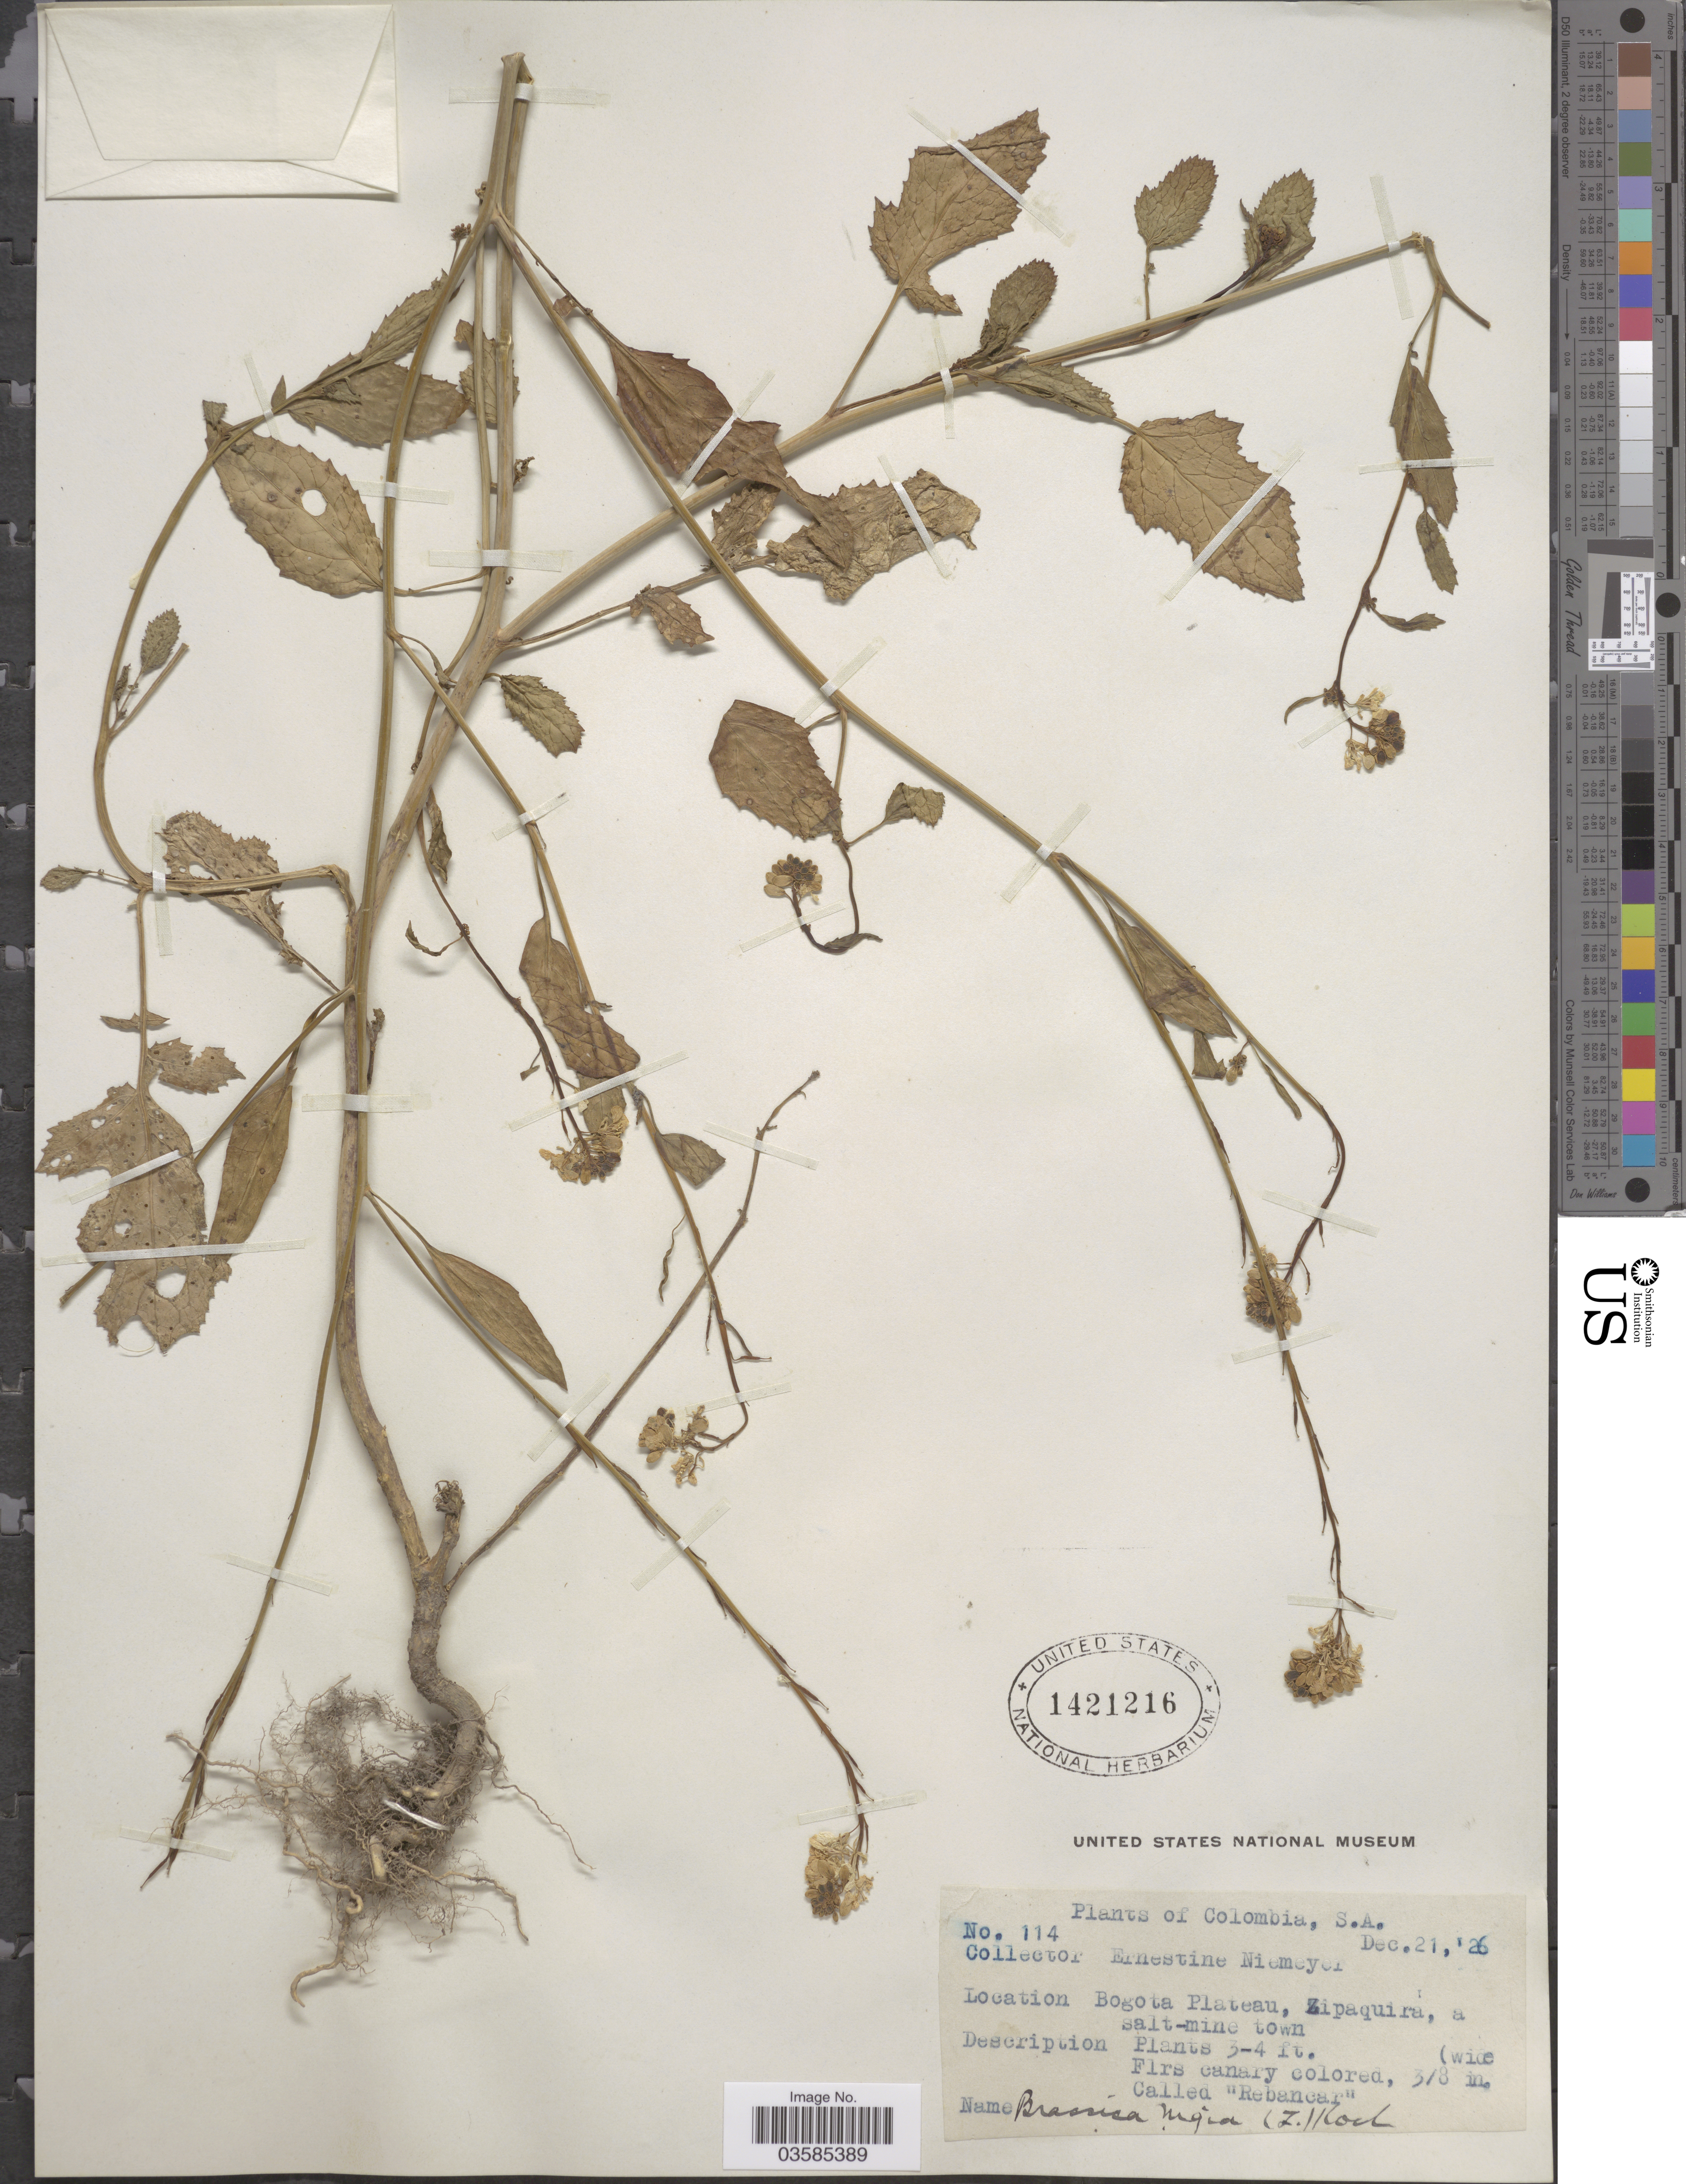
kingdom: Plantae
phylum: Tracheophyta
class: Magnoliopsida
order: Brassicales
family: Brassicaceae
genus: Brassica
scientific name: Brassica nigra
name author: (L.) W.D.J. Koch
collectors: E. H. Niemeyer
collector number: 114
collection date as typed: Transcribed d/m/y: 21/12/26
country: Colombia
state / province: Bogota D.C.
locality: Bogota Plateau, Zipaquira, a salt-mine town.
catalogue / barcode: US 1421216